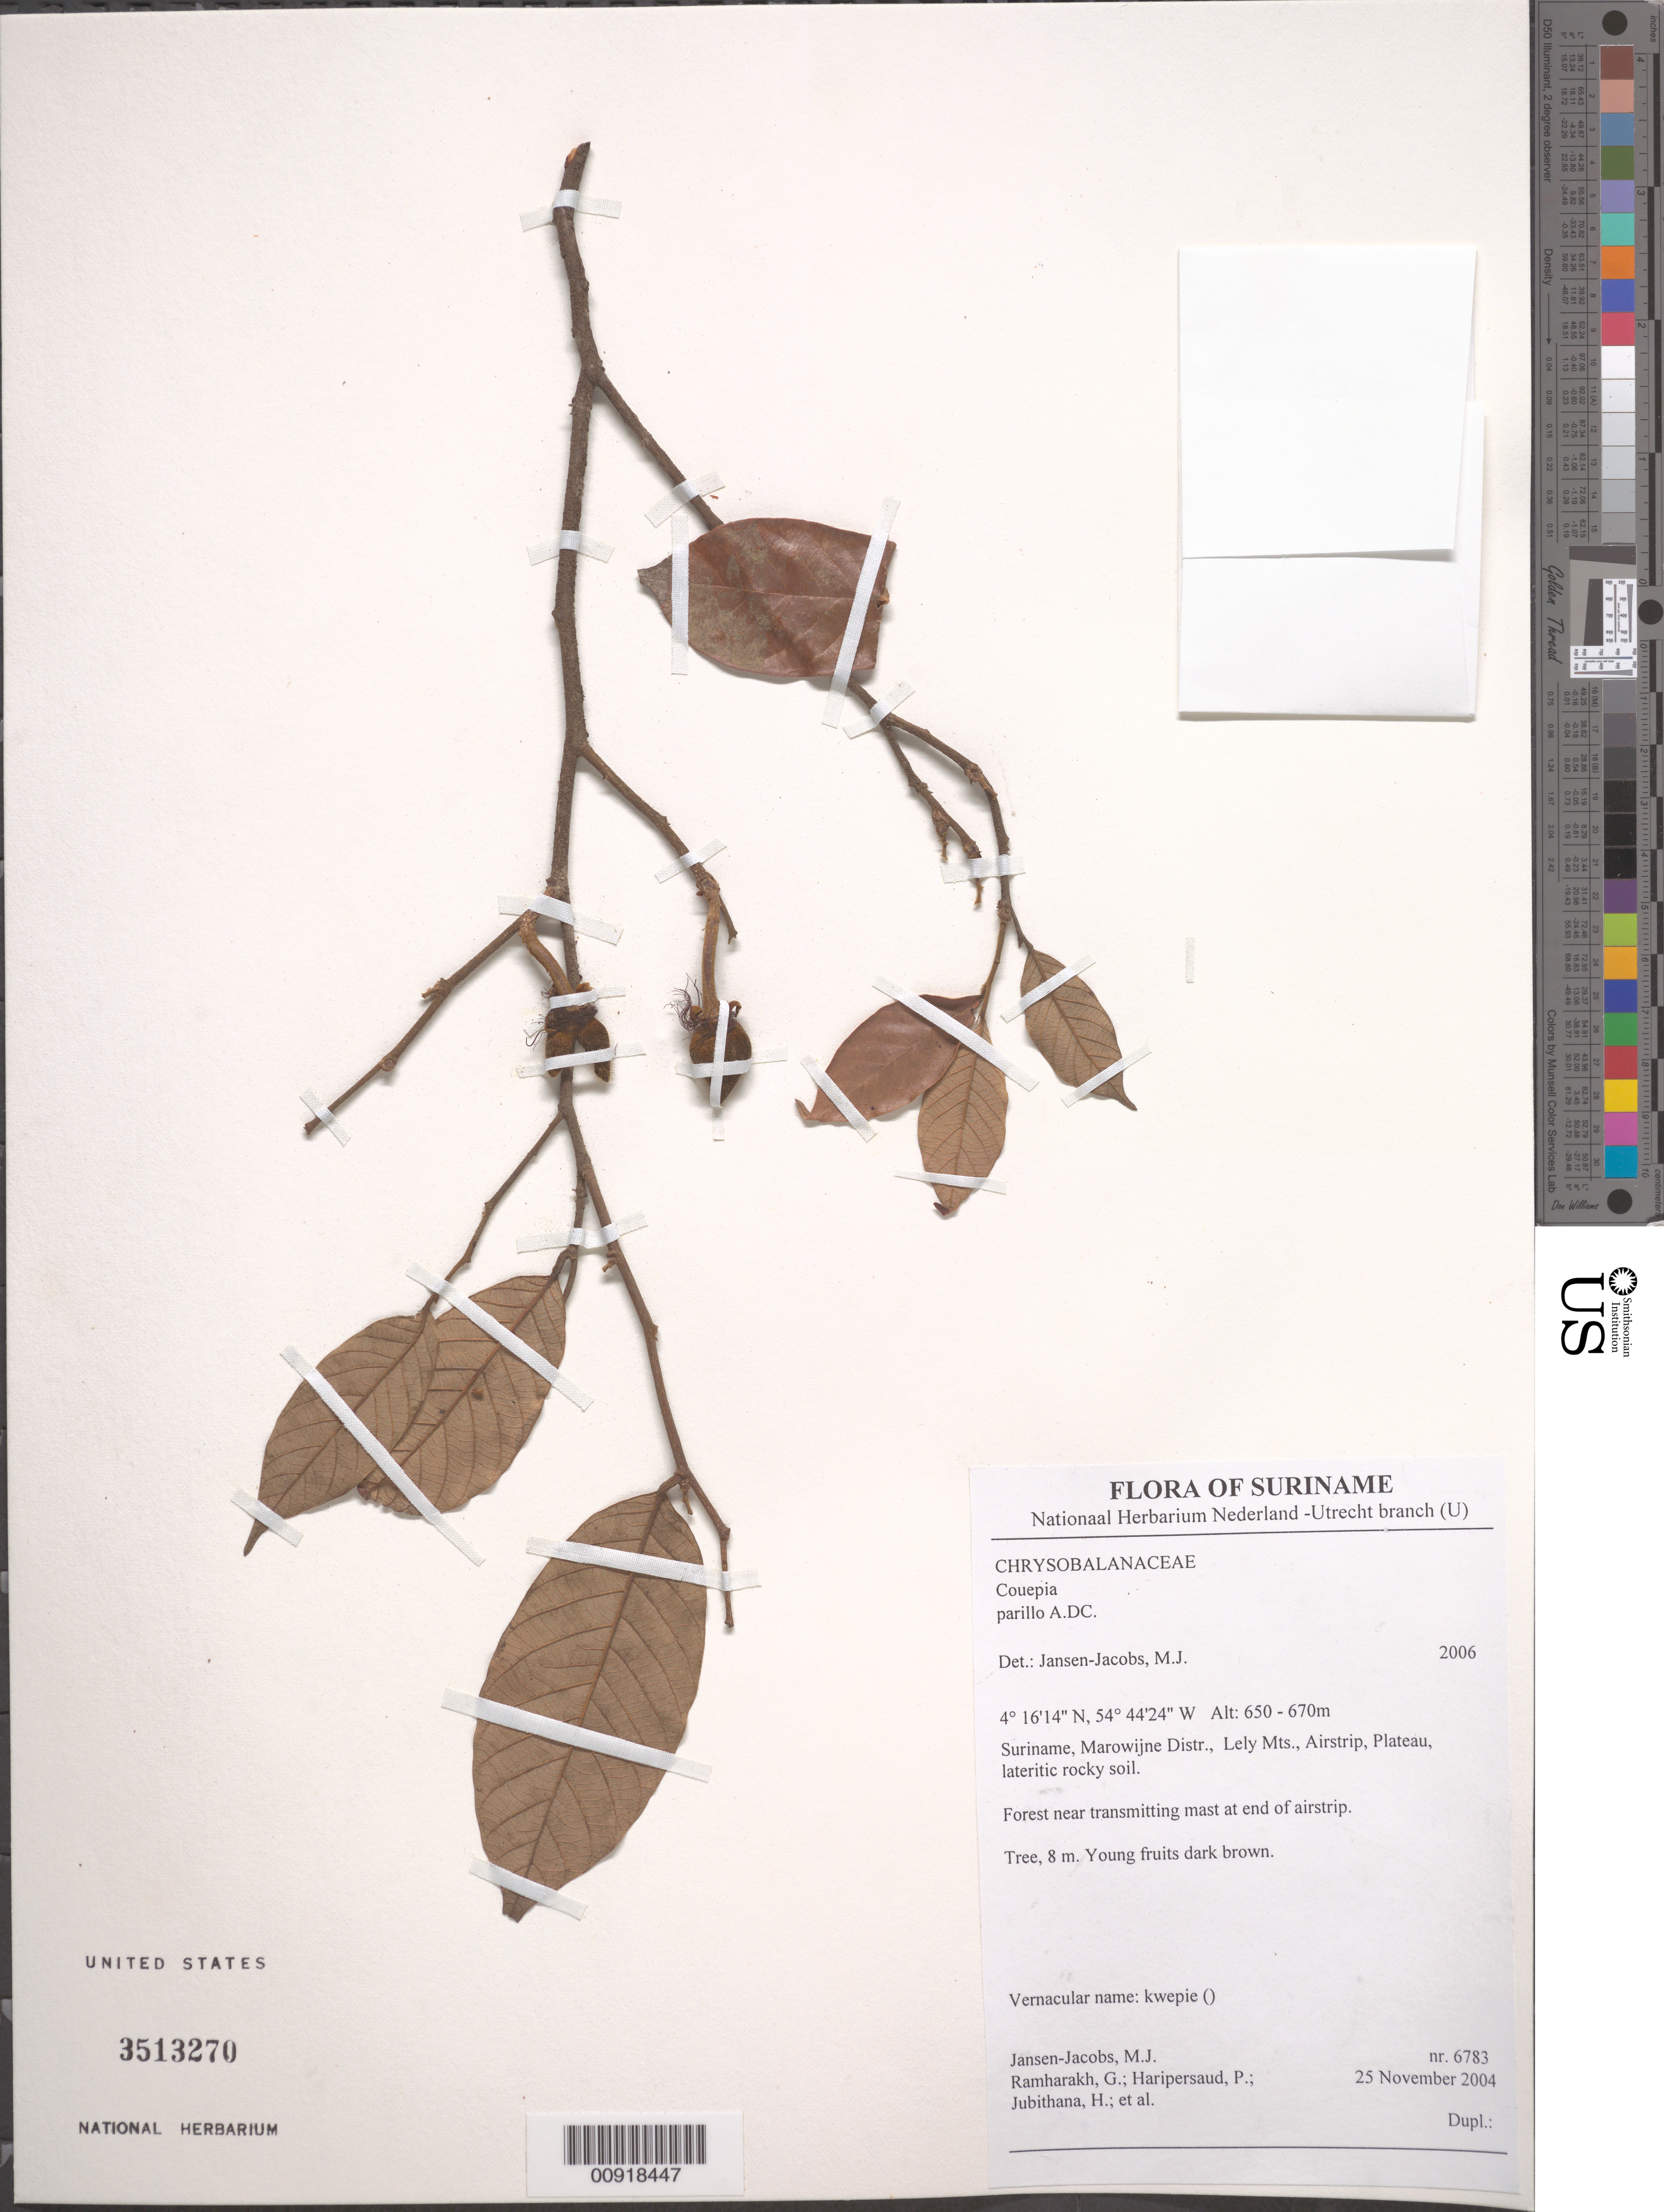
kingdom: Plantae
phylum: Tracheophyta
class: Magnoliopsida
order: Malpighiales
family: Chrysobalanaceae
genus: Gaulettia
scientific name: Gaulettia parillo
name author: (DC.) Sothers & Prance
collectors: M. J. Jansen-Jacobs et al.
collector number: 6783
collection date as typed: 25-Nov-04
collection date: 2004-11-25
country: Suriname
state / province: Marowijne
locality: Lely Mts, airstrip, near transmitting mast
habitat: Lateritic rocky soil; forest at end of airstrip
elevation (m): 650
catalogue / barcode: US 3513270